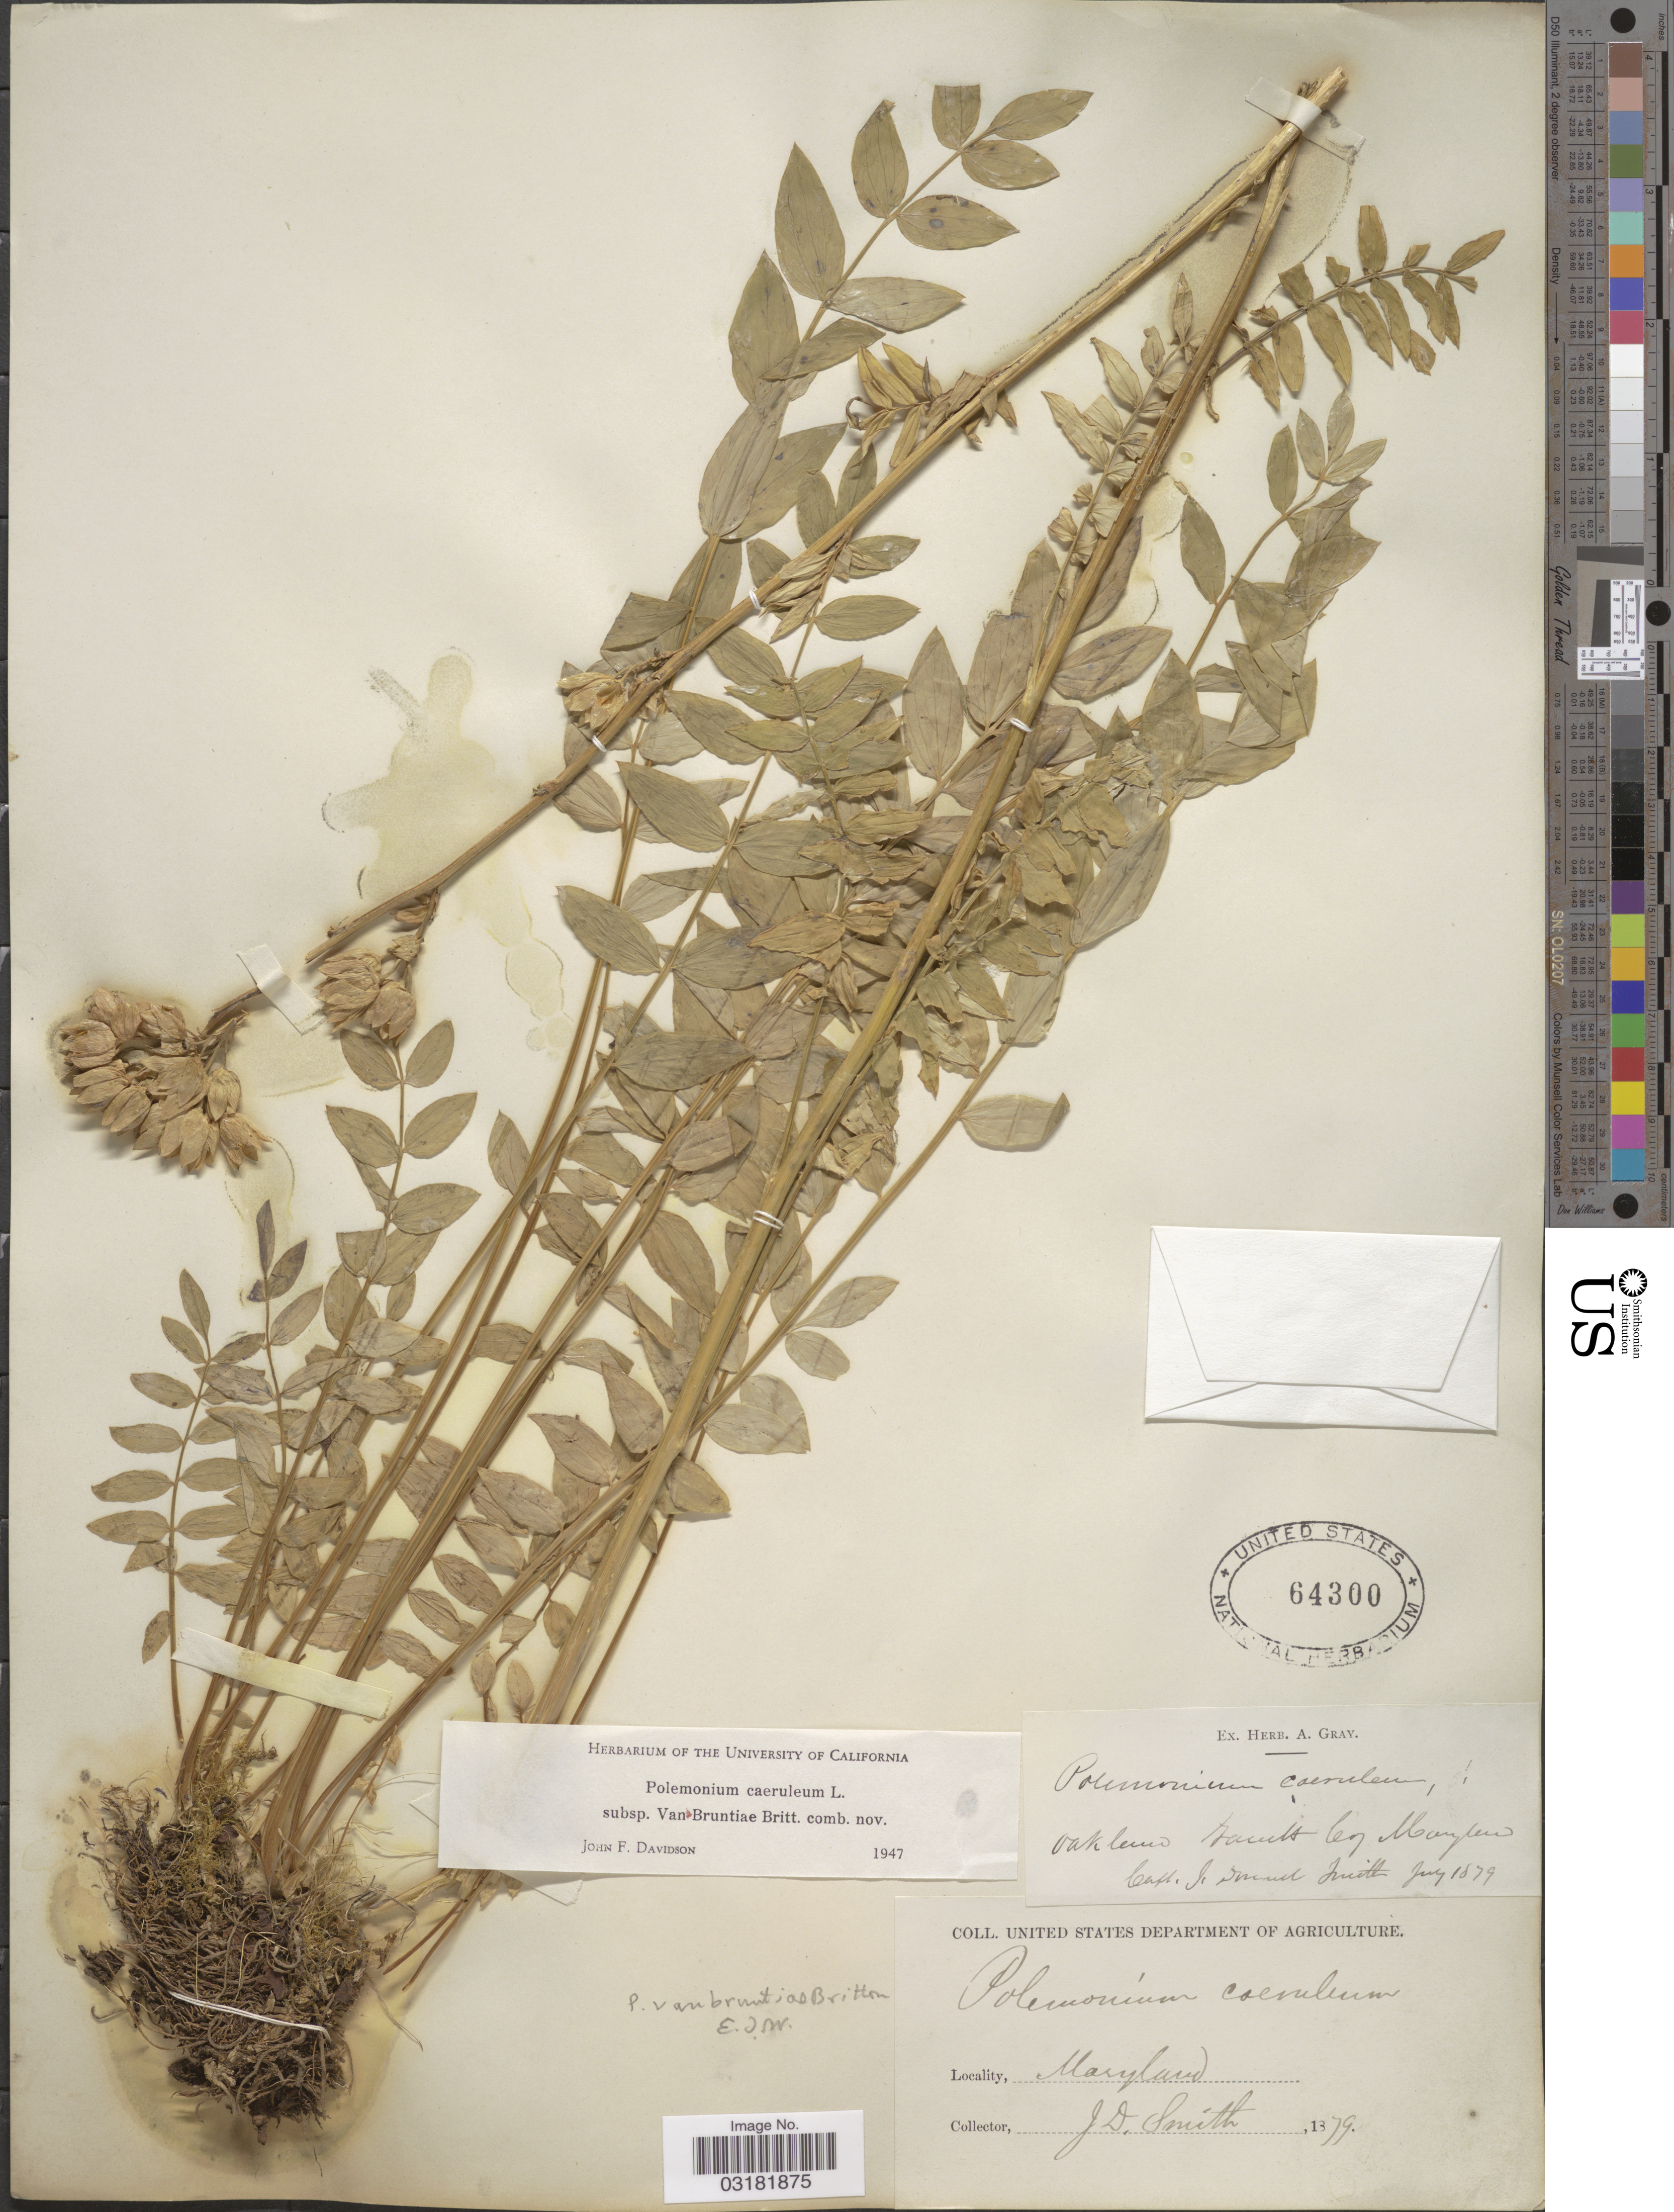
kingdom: Plantae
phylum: Tracheophyta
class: Magnoliopsida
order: Ericales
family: Polemoniaceae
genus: Polemonium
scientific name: Polemonium vanbruntiae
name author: Britton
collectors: J. Donnell Smith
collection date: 1879-07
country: United States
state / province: Maryland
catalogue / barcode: US 64300